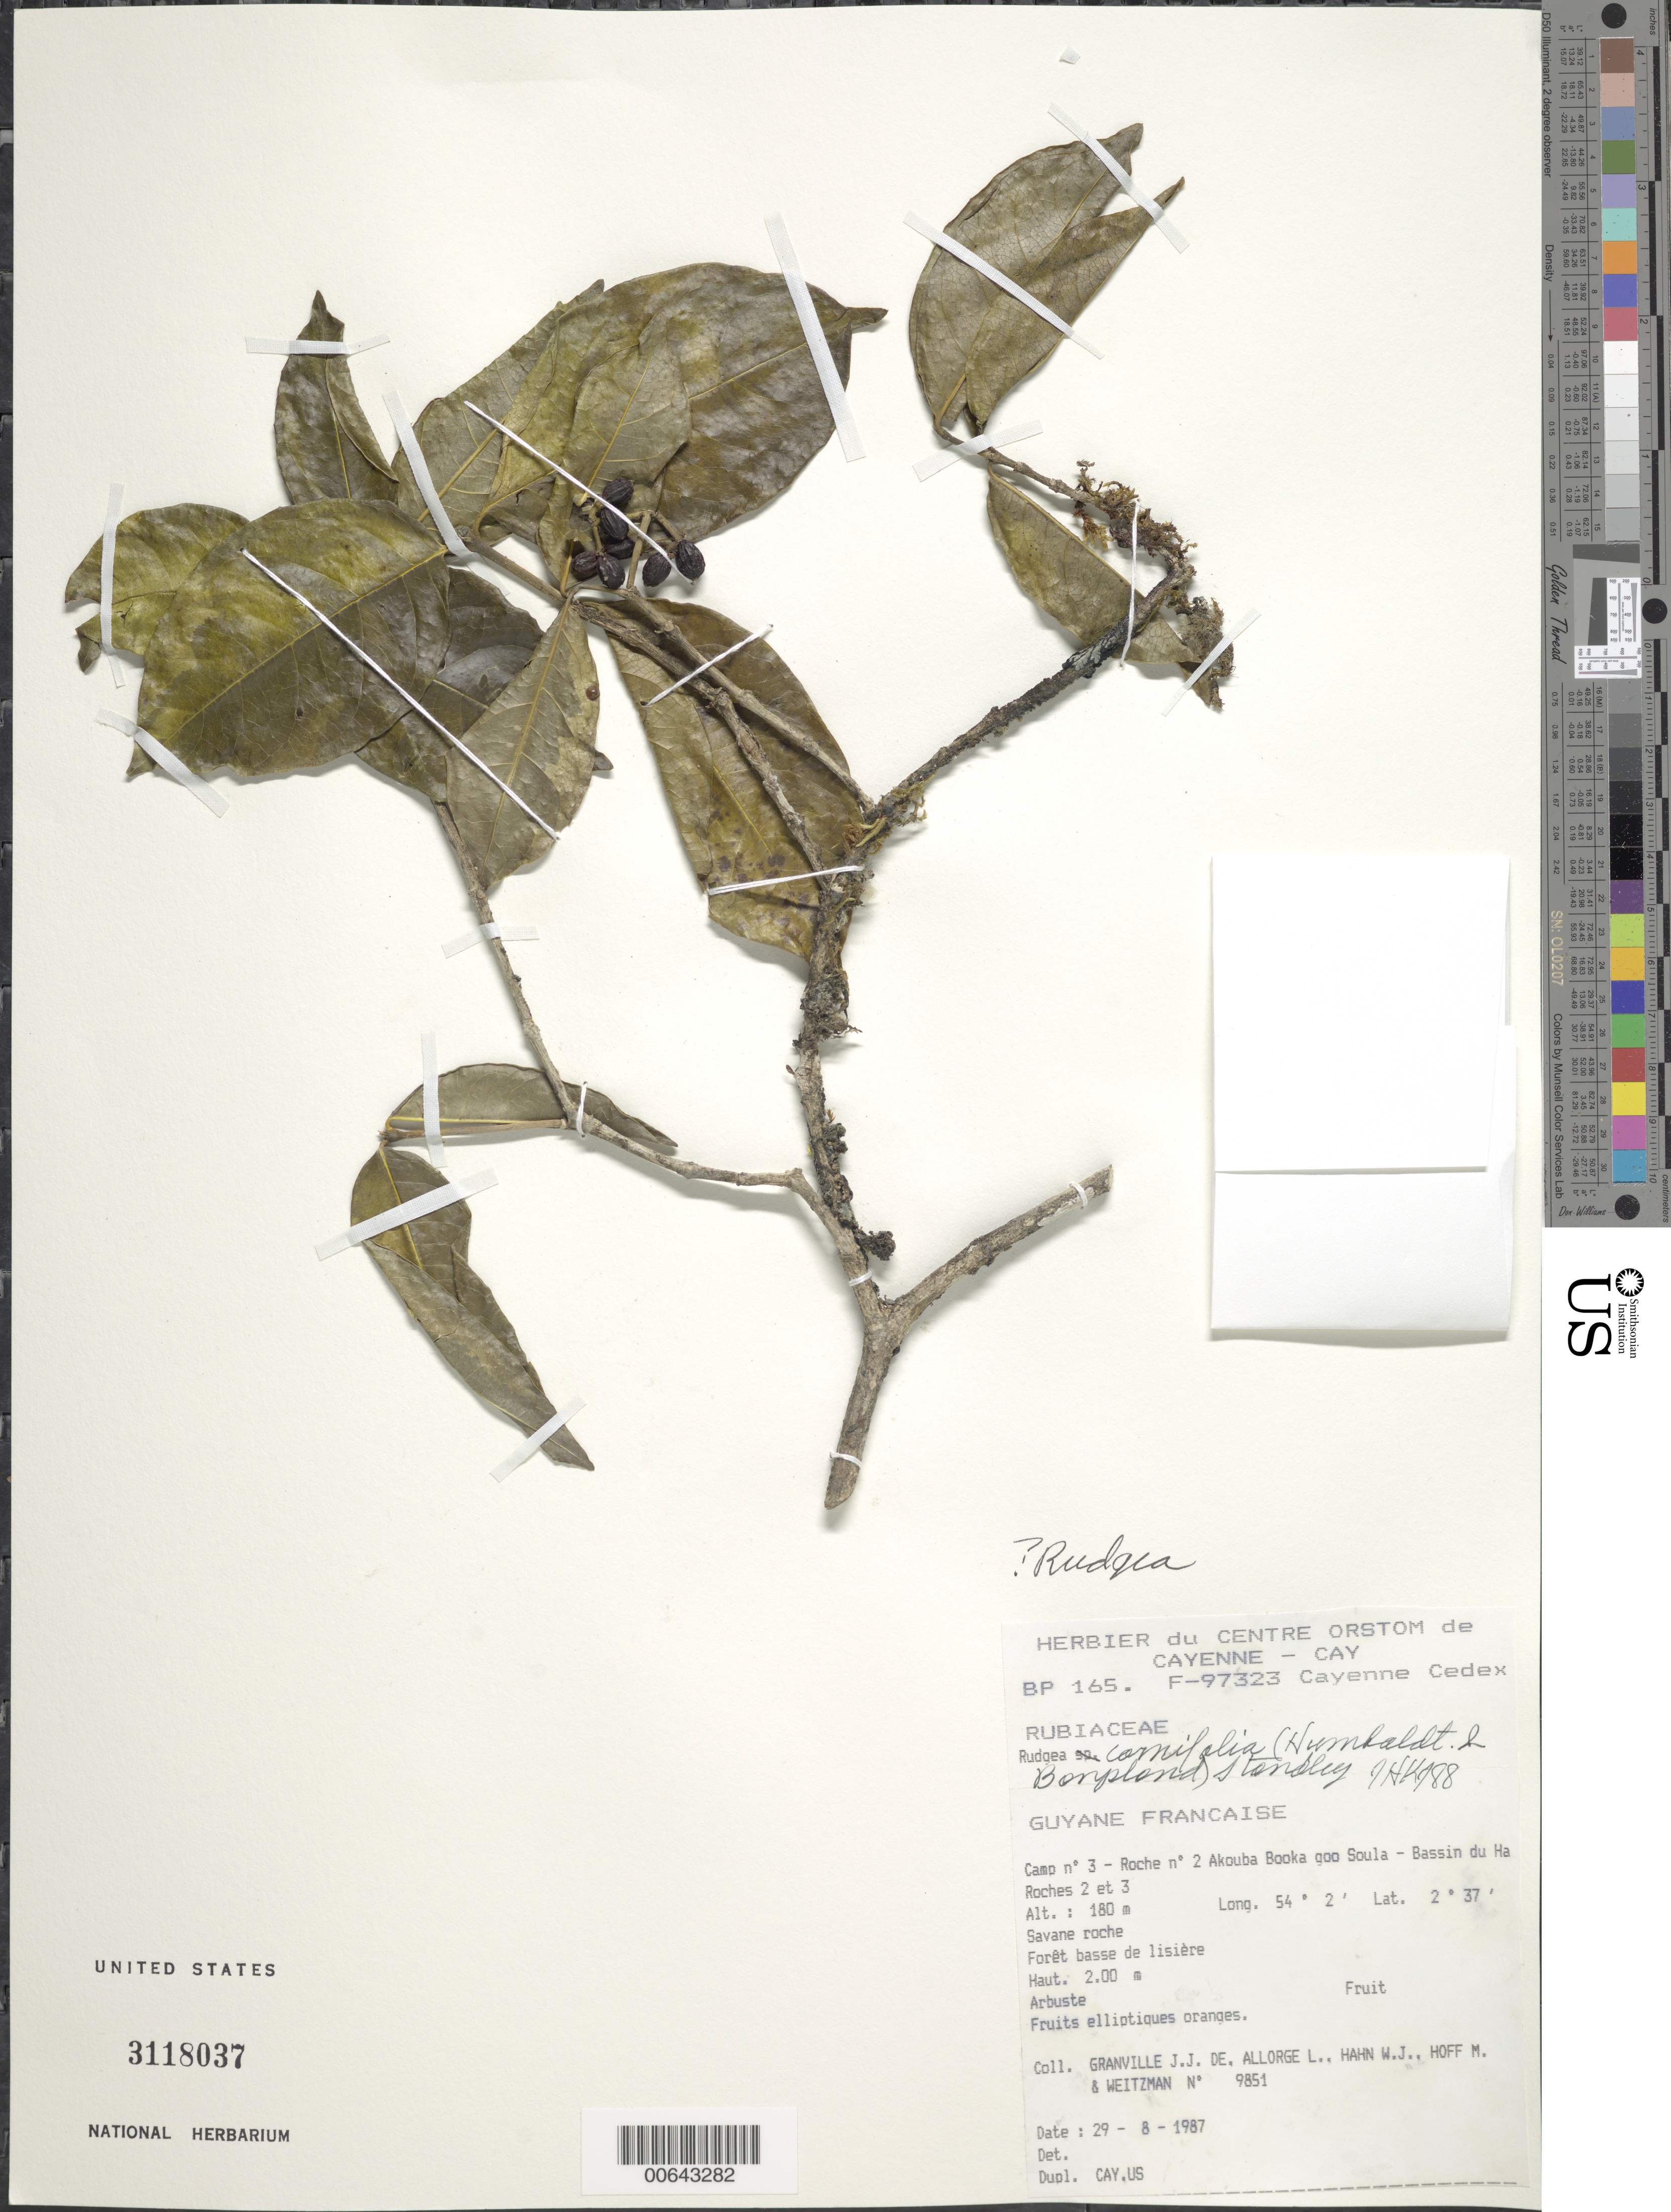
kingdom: Plantae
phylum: Tracheophyta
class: Magnoliopsida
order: Gentianales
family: Rubiaceae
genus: Rudgea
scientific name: Rudgea cornifolia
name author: (Kunth) Standl.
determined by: Kirkbride, J. H.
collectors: J.-J. de Granville, L. Allorge, W. J. Hahn, M. Hoff & A. L. Weitzman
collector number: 9851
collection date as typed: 29-Aug-87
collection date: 1987-08-29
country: French Guiana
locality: Akouba Booka goo Soula, Camp #3, Roche no. 2, Bassin du Haut-Marouini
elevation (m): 180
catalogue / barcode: US 3118037